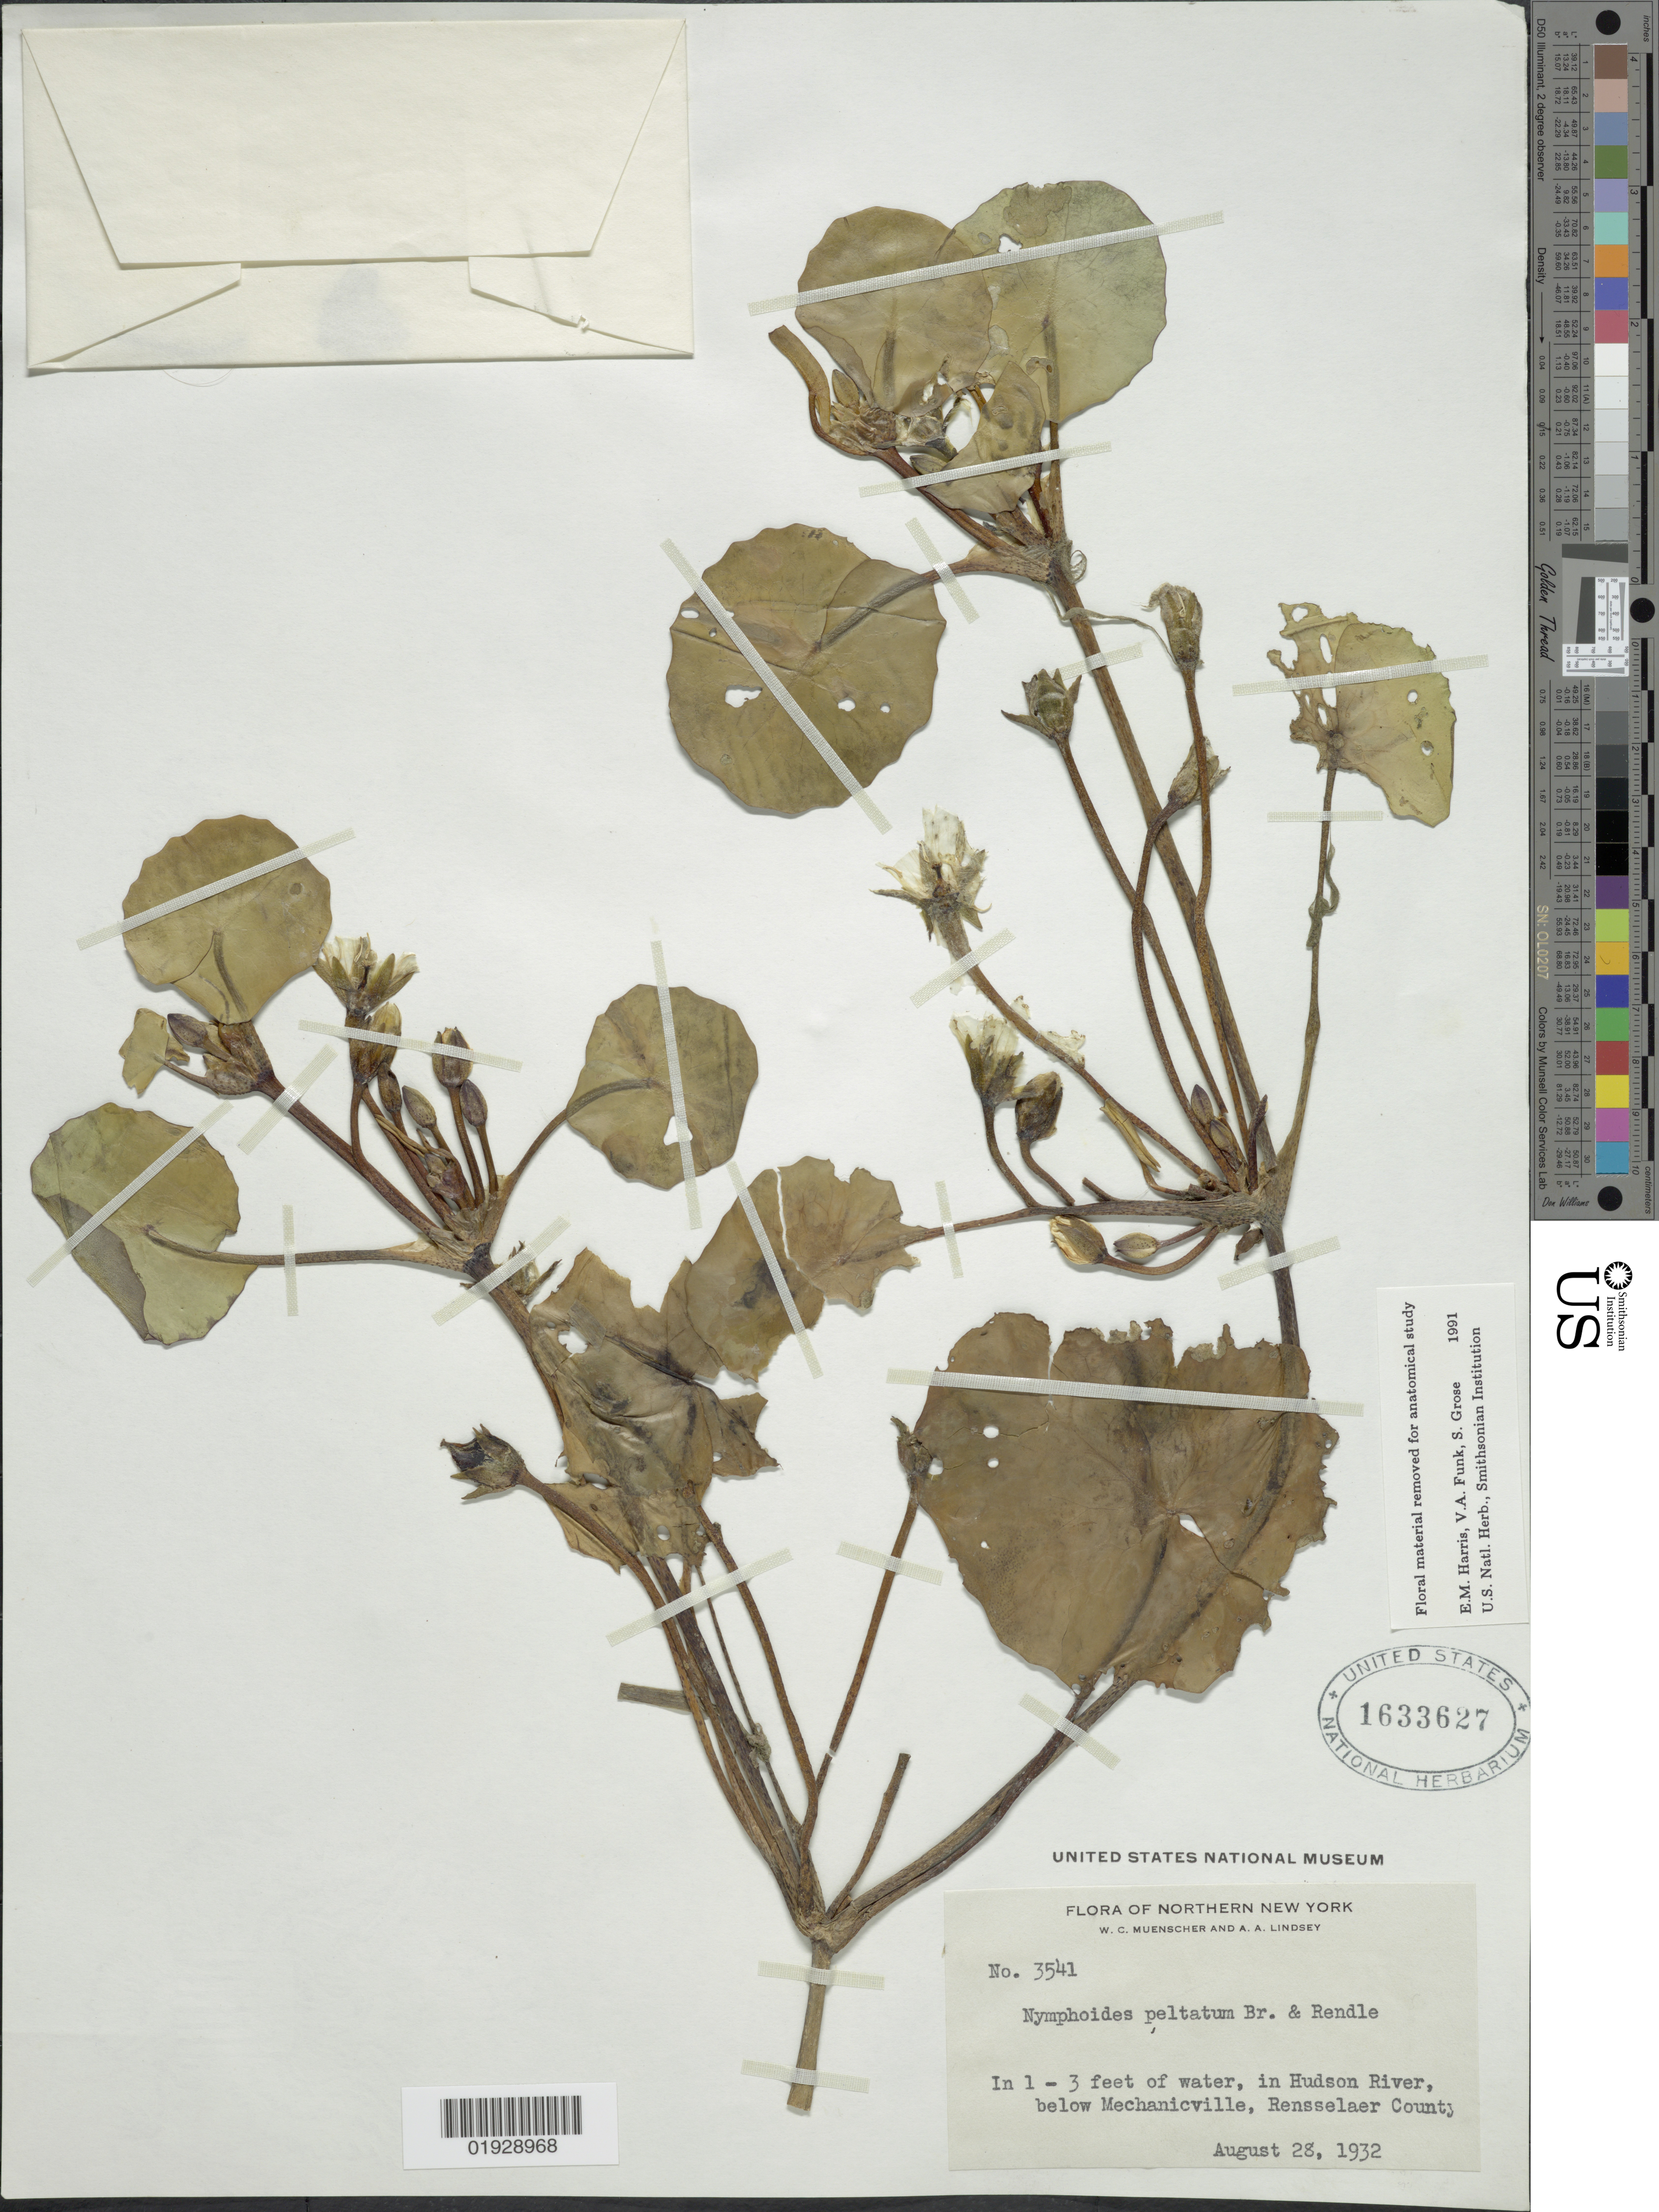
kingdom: Plantae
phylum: Tracheophyta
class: Magnoliopsida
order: Asterales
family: Menyanthaceae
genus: Nymphoides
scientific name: Nymphoides peltata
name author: (J.F. Gmel.) Britton & Rendle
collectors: W. Muenscher & A. Lindsey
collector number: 3541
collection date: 1932-08-28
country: United States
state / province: New York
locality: Northern New York, in Hudson River, below Mechanicville, Rensselaer County.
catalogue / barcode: US 1633627